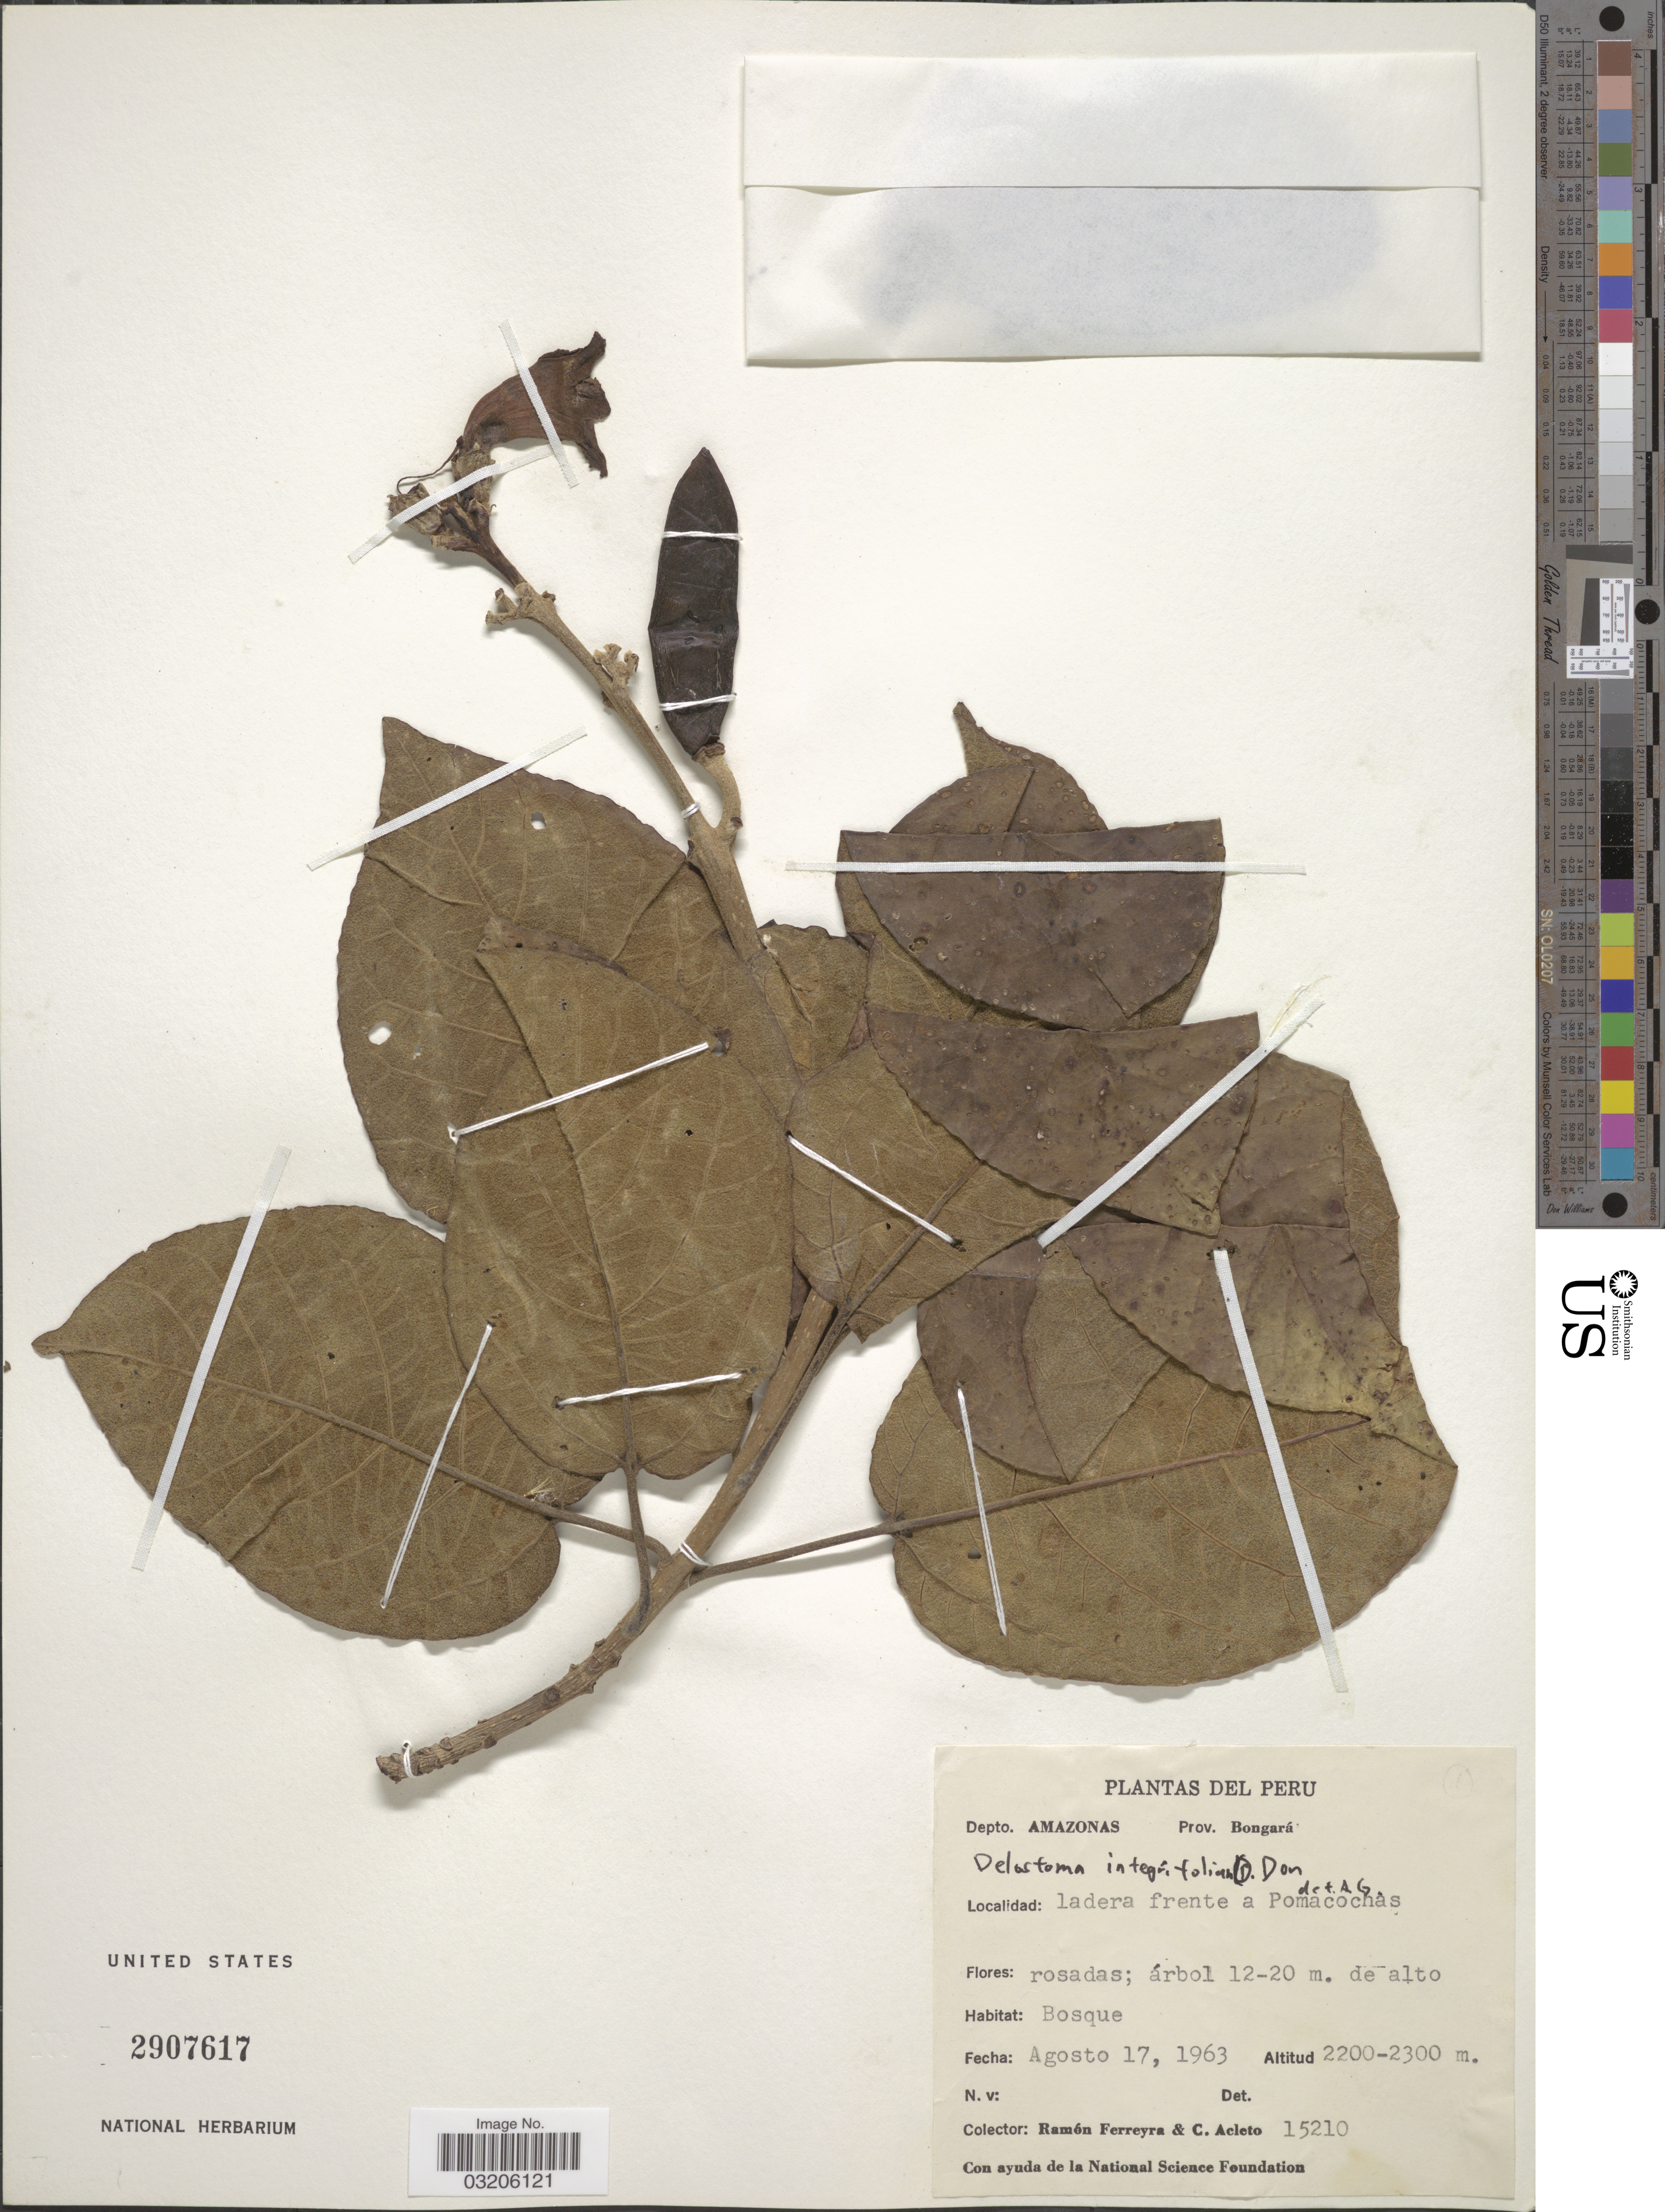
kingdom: Plantae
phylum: Tracheophyta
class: Magnoliopsida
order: Lamiales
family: Bignoniaceae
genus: Delostoma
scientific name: Delostoma integrifolium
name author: D. Don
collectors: R. A. Ferreyra & C. Acleto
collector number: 15210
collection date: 1963-08-17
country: Peru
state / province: Amazonas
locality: Depto. Amazonas. Prov. Bongará. Ladera frente a Pomacochas.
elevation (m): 2200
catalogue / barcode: US 2907617